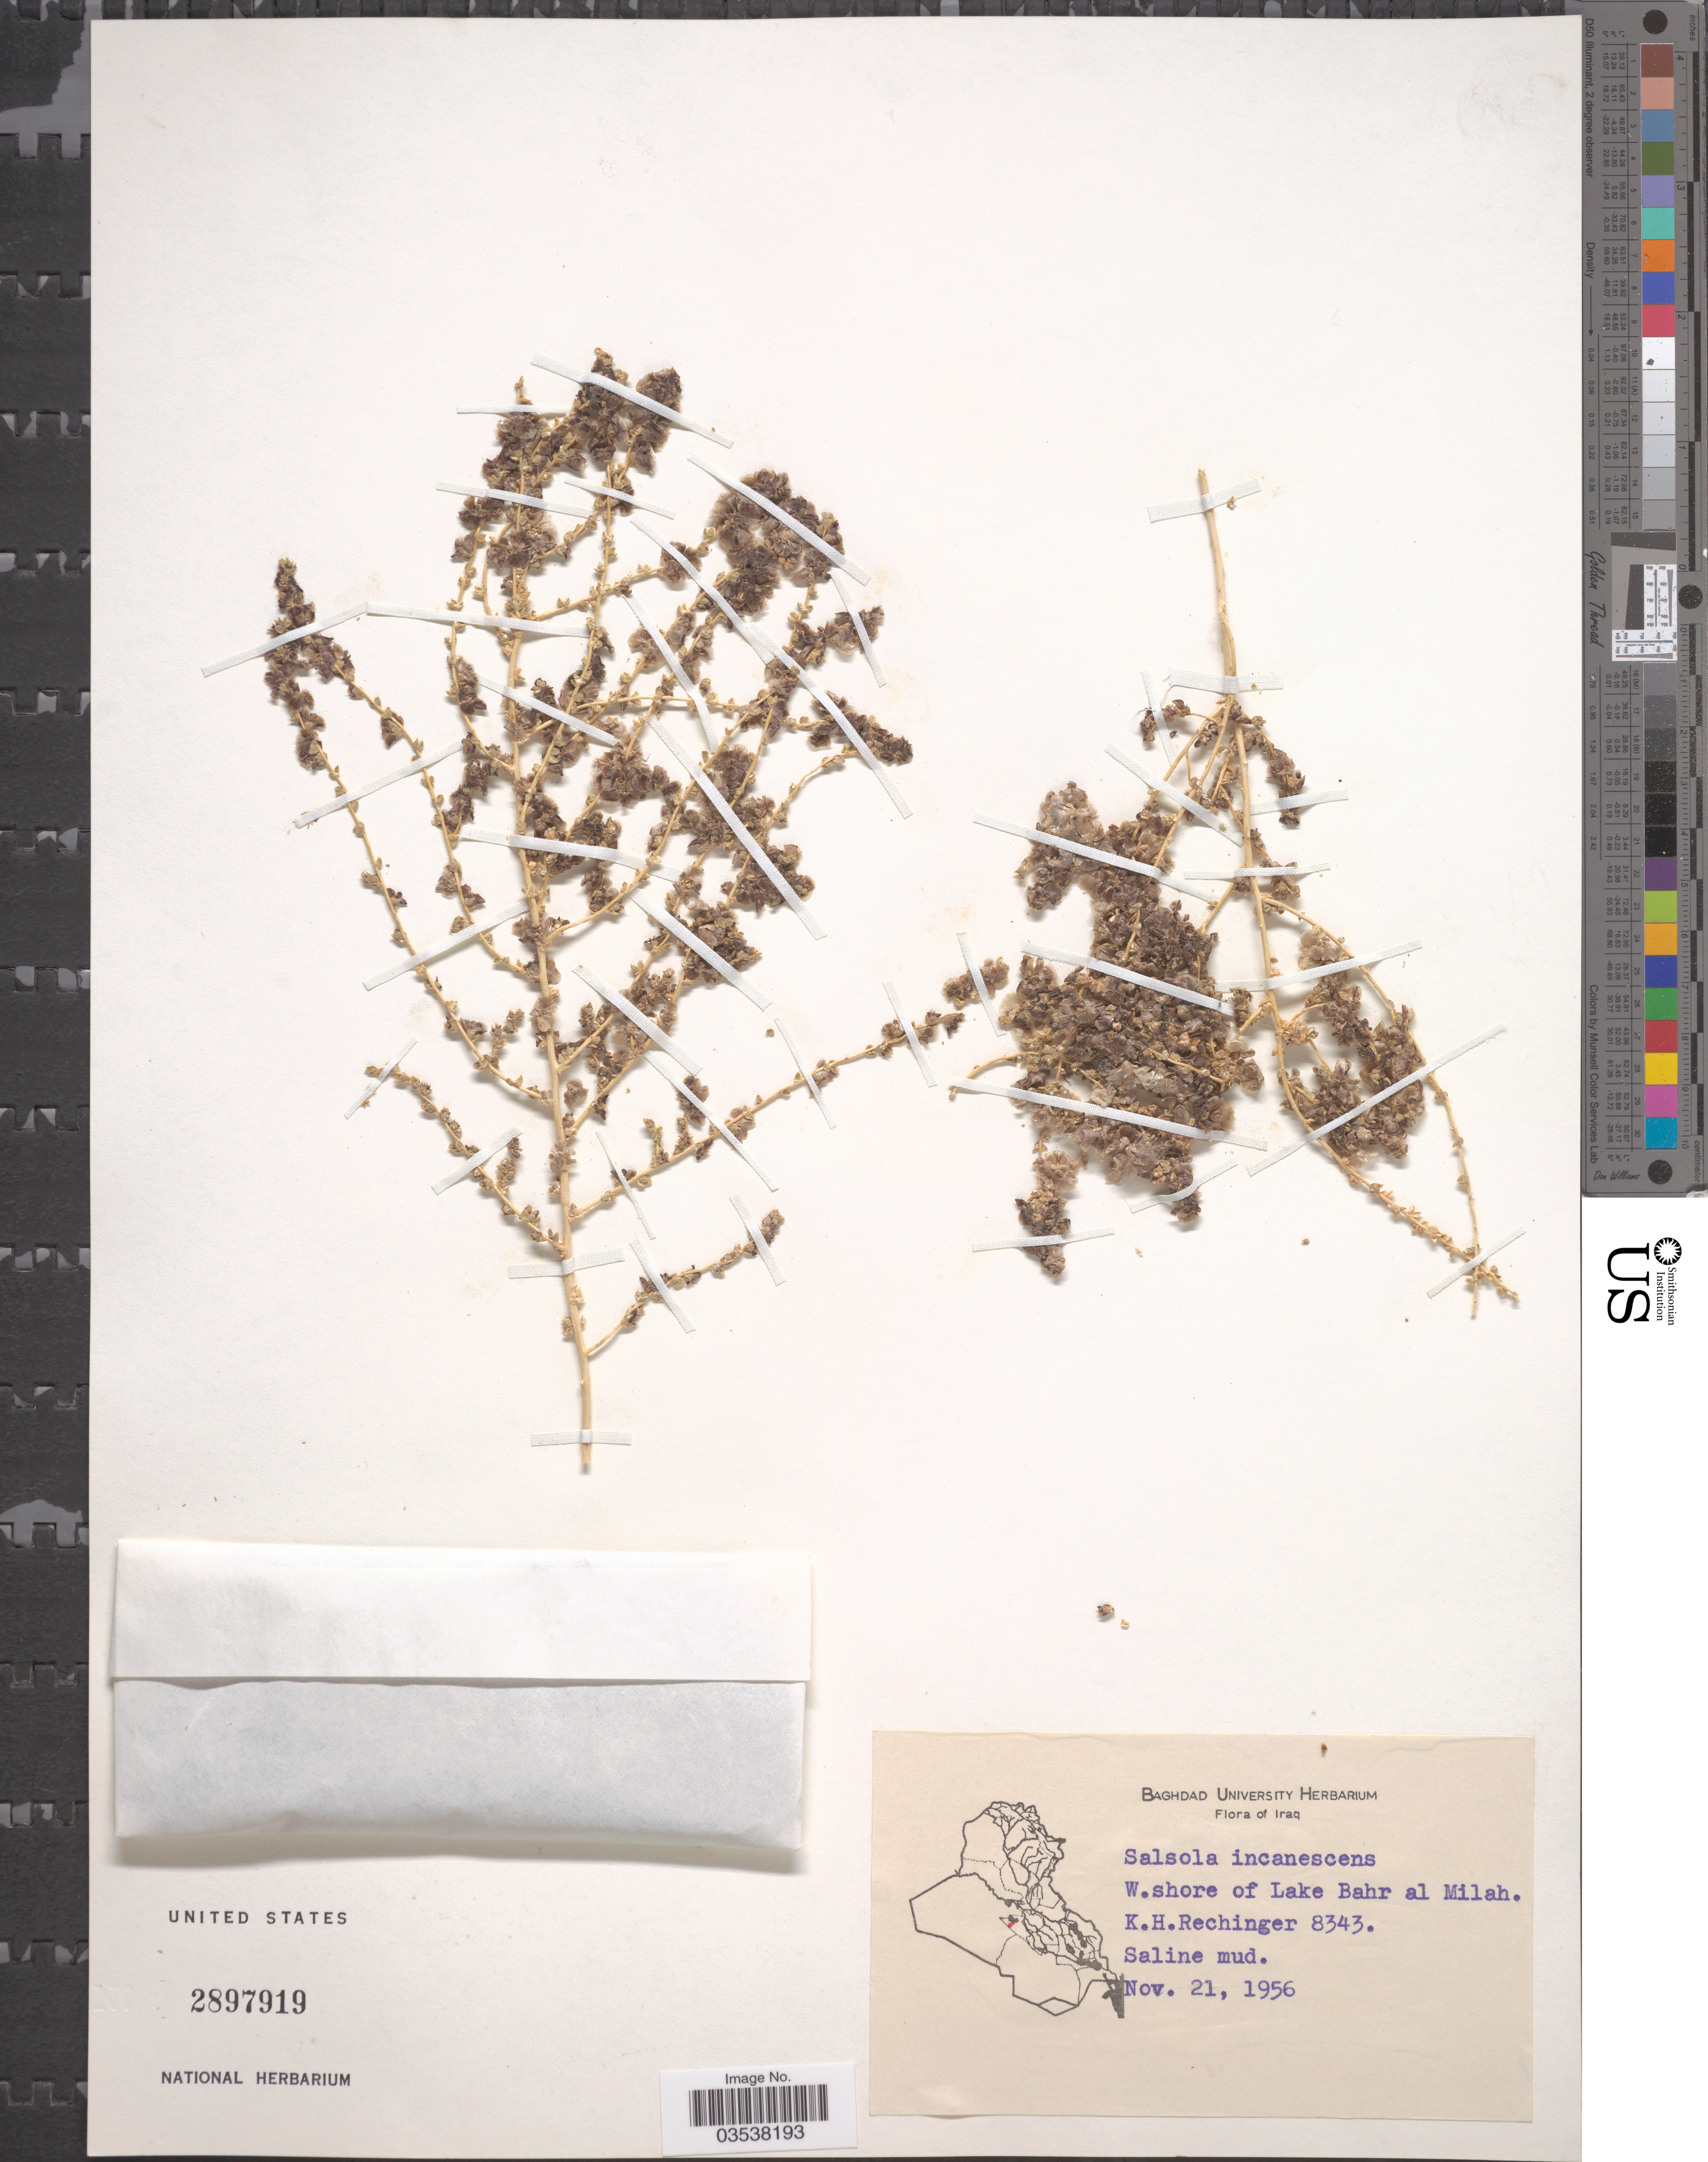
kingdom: Plantae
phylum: Tracheophyta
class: Magnoliopsida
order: Caryophyllales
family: Amaranthaceae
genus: Caroxylon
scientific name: Caroxylon incanescens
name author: (C.A. Mey.) Akhani & Roalson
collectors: K. H. Rechinger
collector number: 8343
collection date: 1956-11-21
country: Iraq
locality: W. shore of Lake Bahr al Milah.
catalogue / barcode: US 2897919